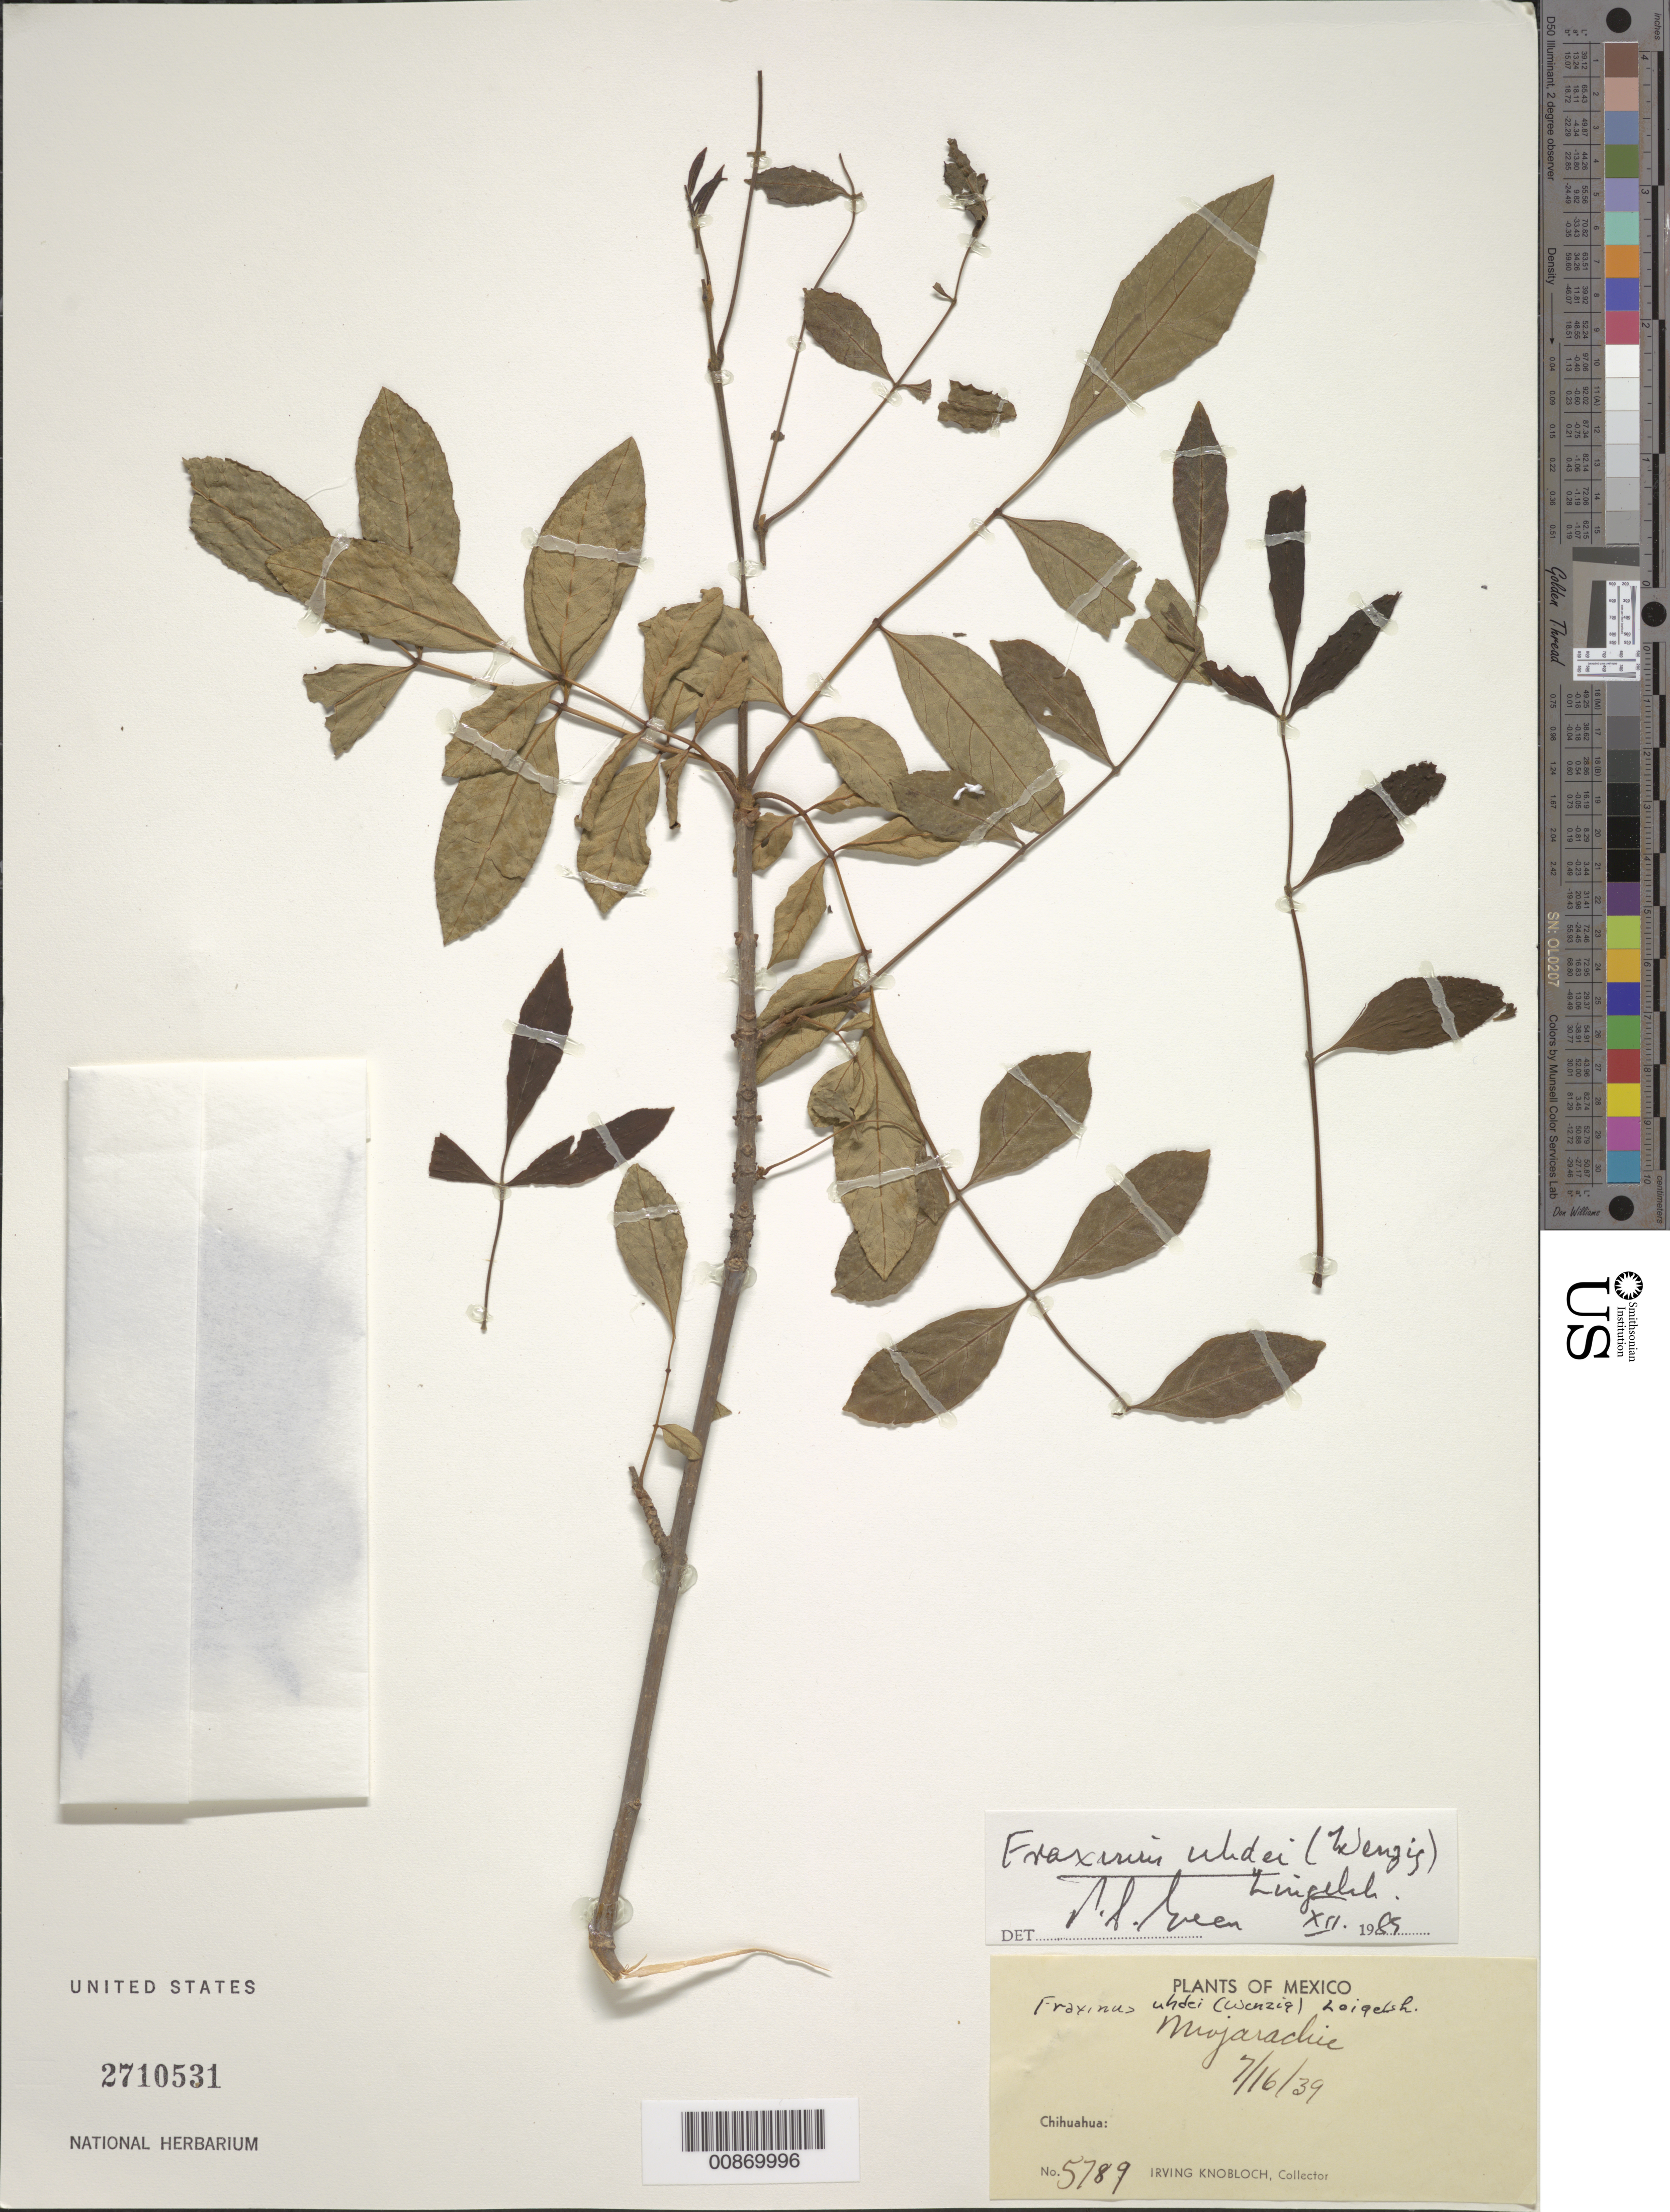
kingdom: Plantae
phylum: Tracheophyta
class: Magnoliopsida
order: Lamiales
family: Oleaceae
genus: Fraxinus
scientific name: Fraxinus uhdei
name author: (Wenz.) Lingelsh.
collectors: I. W. Knobloch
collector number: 5789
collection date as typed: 16 Jul 1939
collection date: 1939-07-16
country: Mexico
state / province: Chihuahua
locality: Mojarachic, Chihuahua.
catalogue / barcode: US 2710531